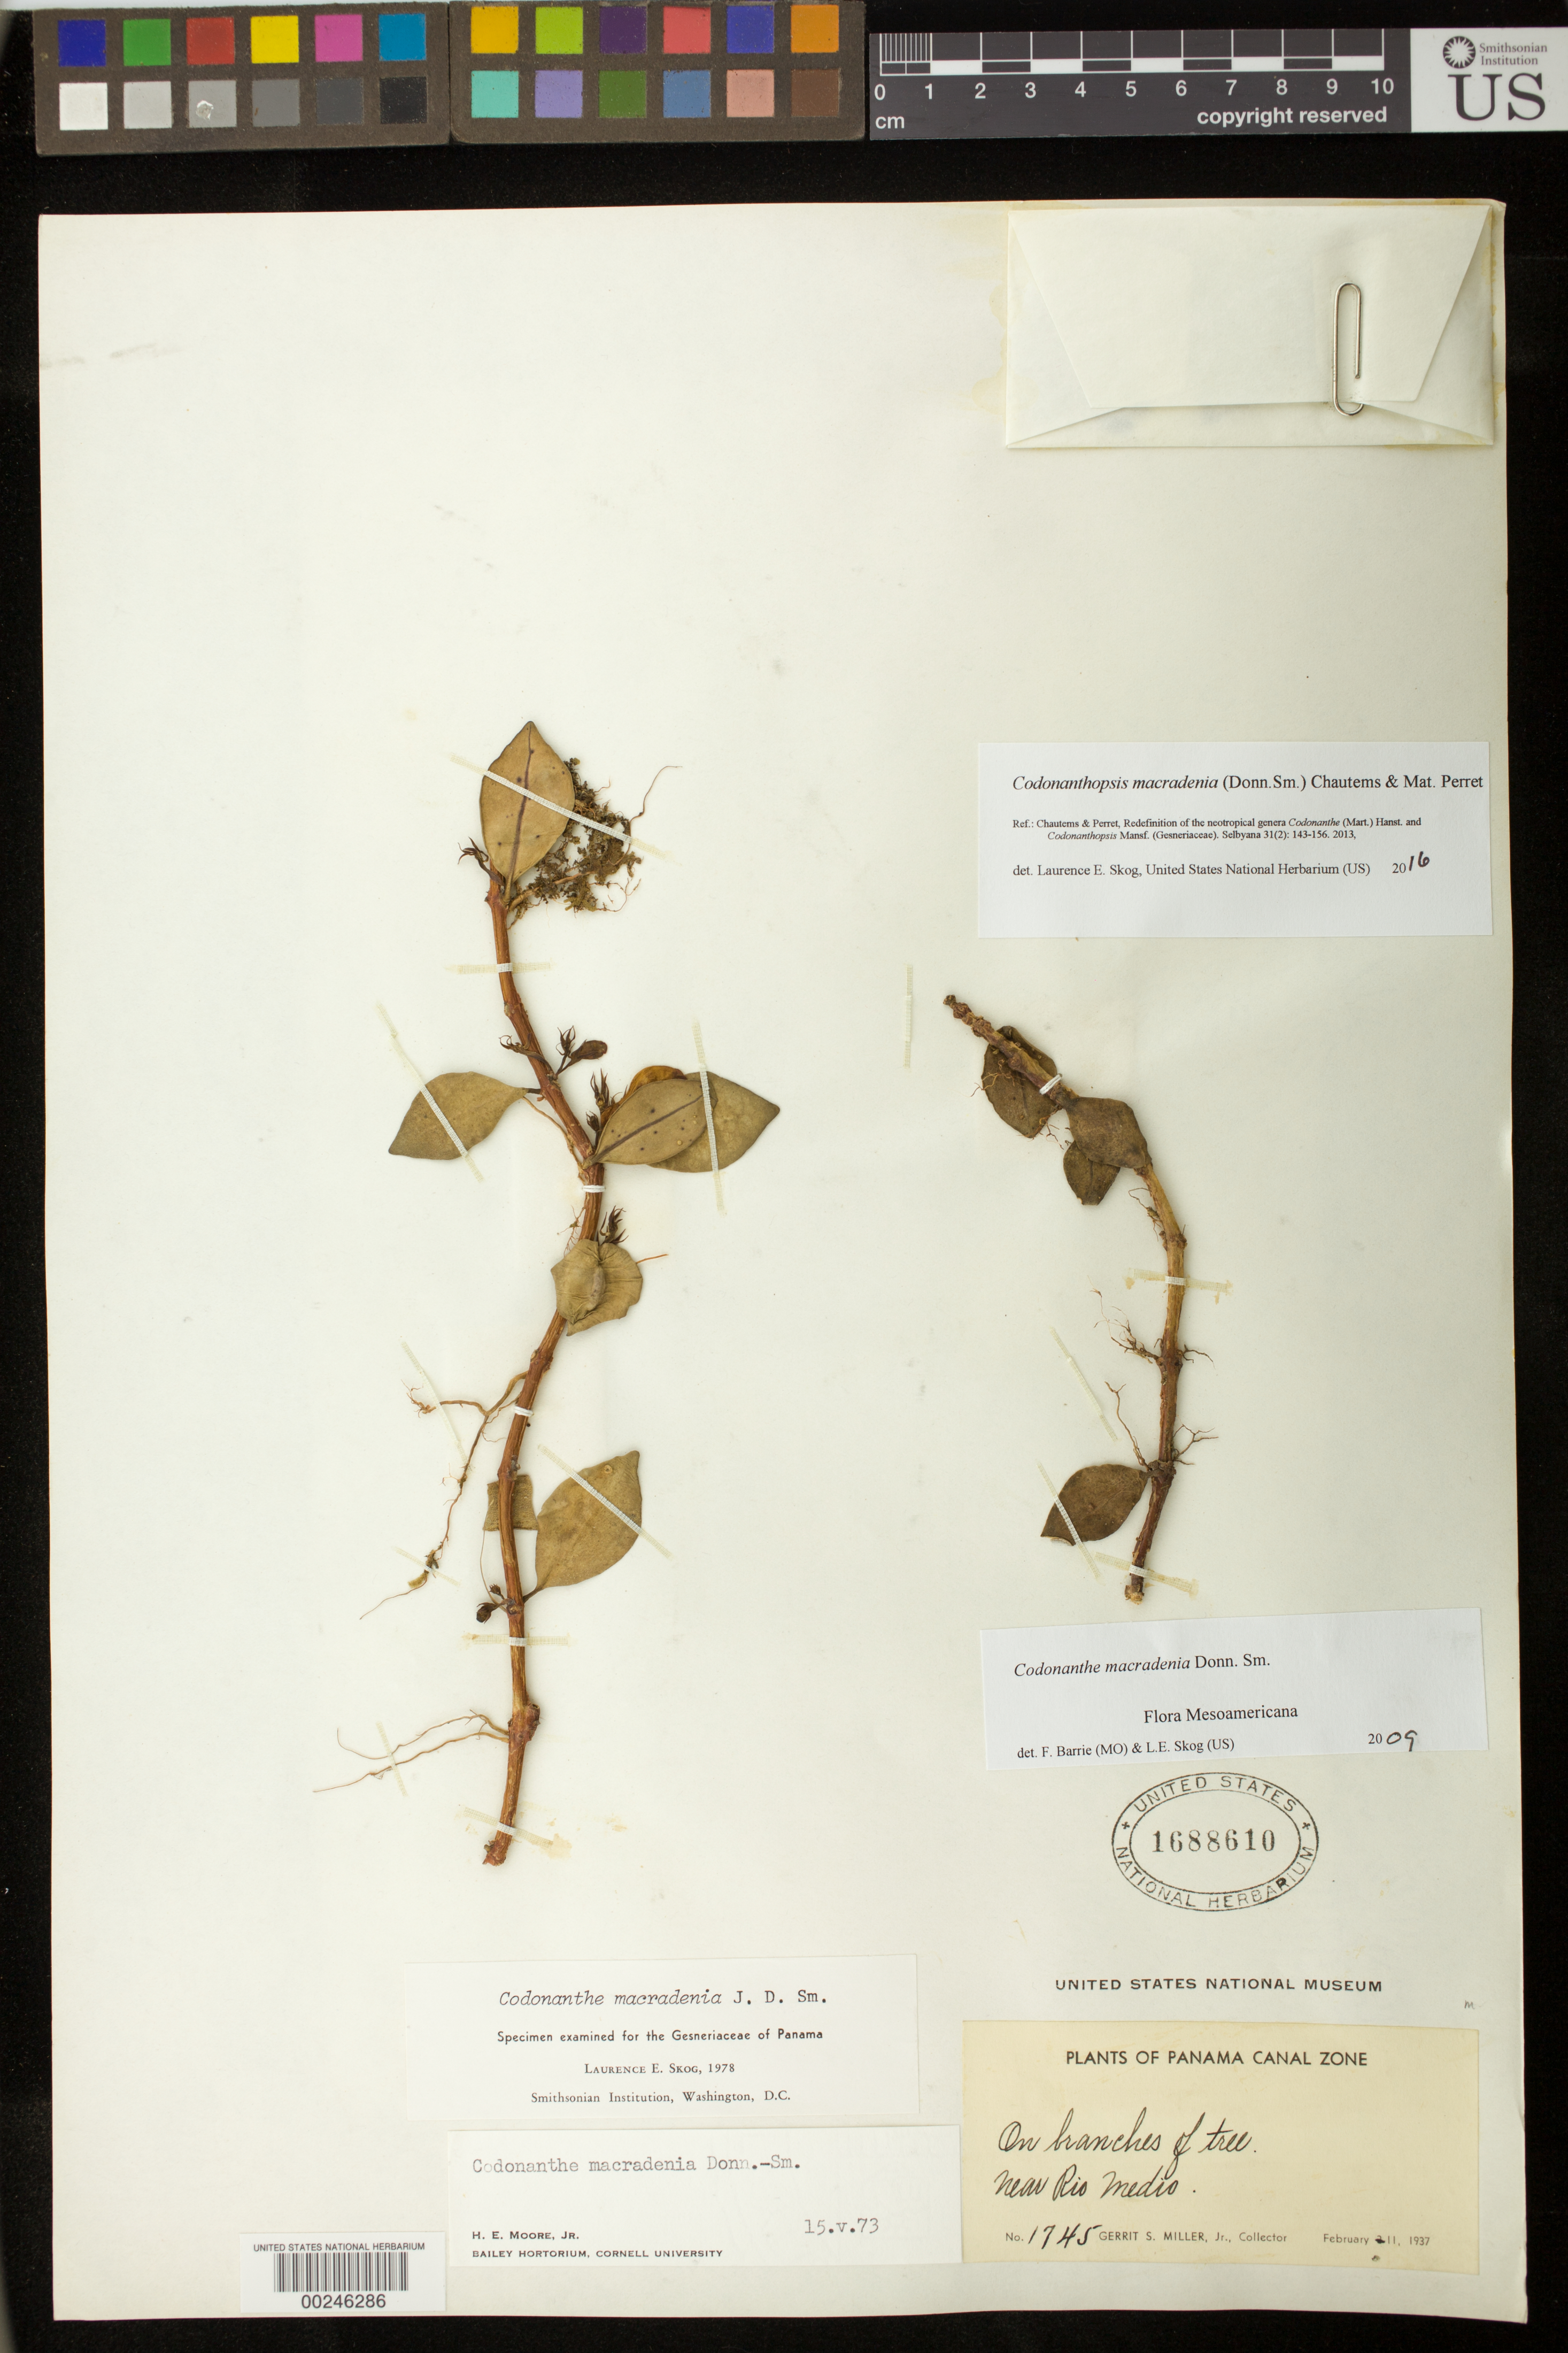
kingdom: Plantae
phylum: Tracheophyta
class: Magnoliopsida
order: Lamiales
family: Gesneriaceae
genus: Codonanthopsis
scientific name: Codonanthopsis macradenia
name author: (Donn. Sm.) Chautems & Mat.Perret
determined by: Skog, Laurence E.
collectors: G. S. Miller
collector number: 1745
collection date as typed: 11 Feb 1937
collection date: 1937-02-11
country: Panama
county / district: Canal Zone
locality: Near Rio Medio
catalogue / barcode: US 1688610